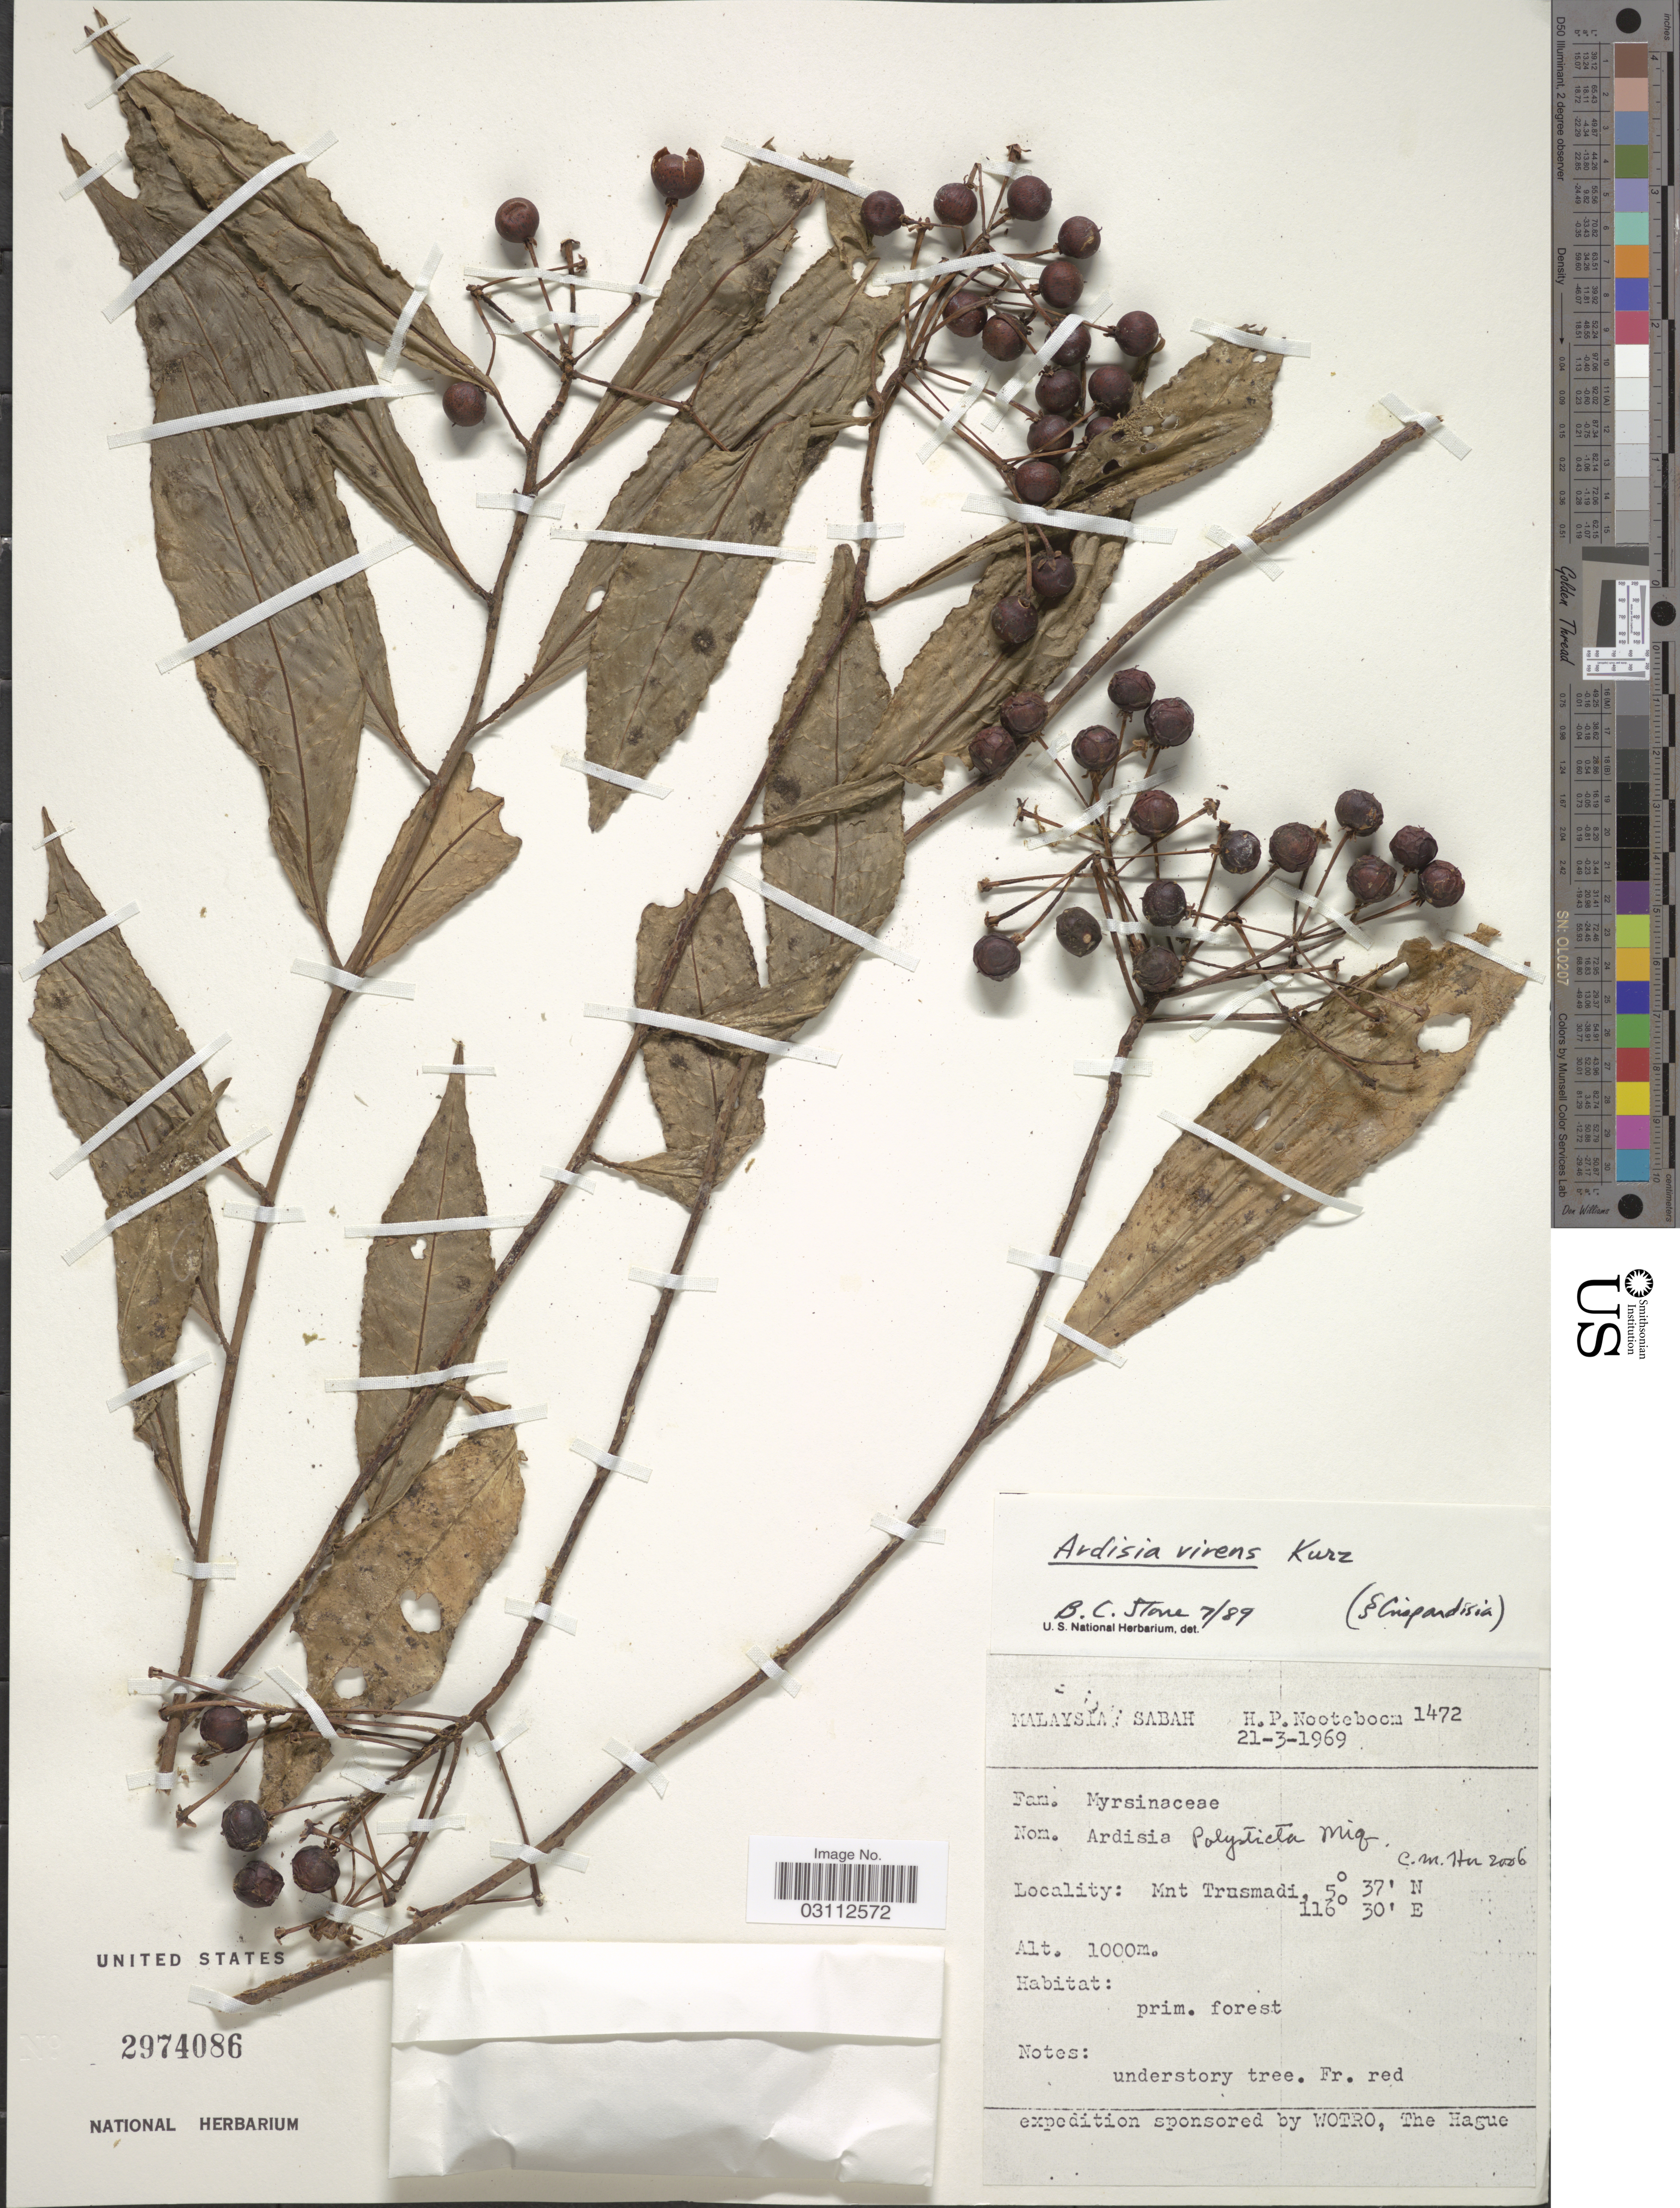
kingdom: Plantae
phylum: Tracheophyta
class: Magnoliopsida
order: Ericales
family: Primulaceae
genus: Ardisia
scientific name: Ardisia virens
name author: Kurz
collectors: H. P. Nooteboom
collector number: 1472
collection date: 1969-03-21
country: Malaysia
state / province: Sabah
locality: Mnt Trusmadi.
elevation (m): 1000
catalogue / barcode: US 2974086